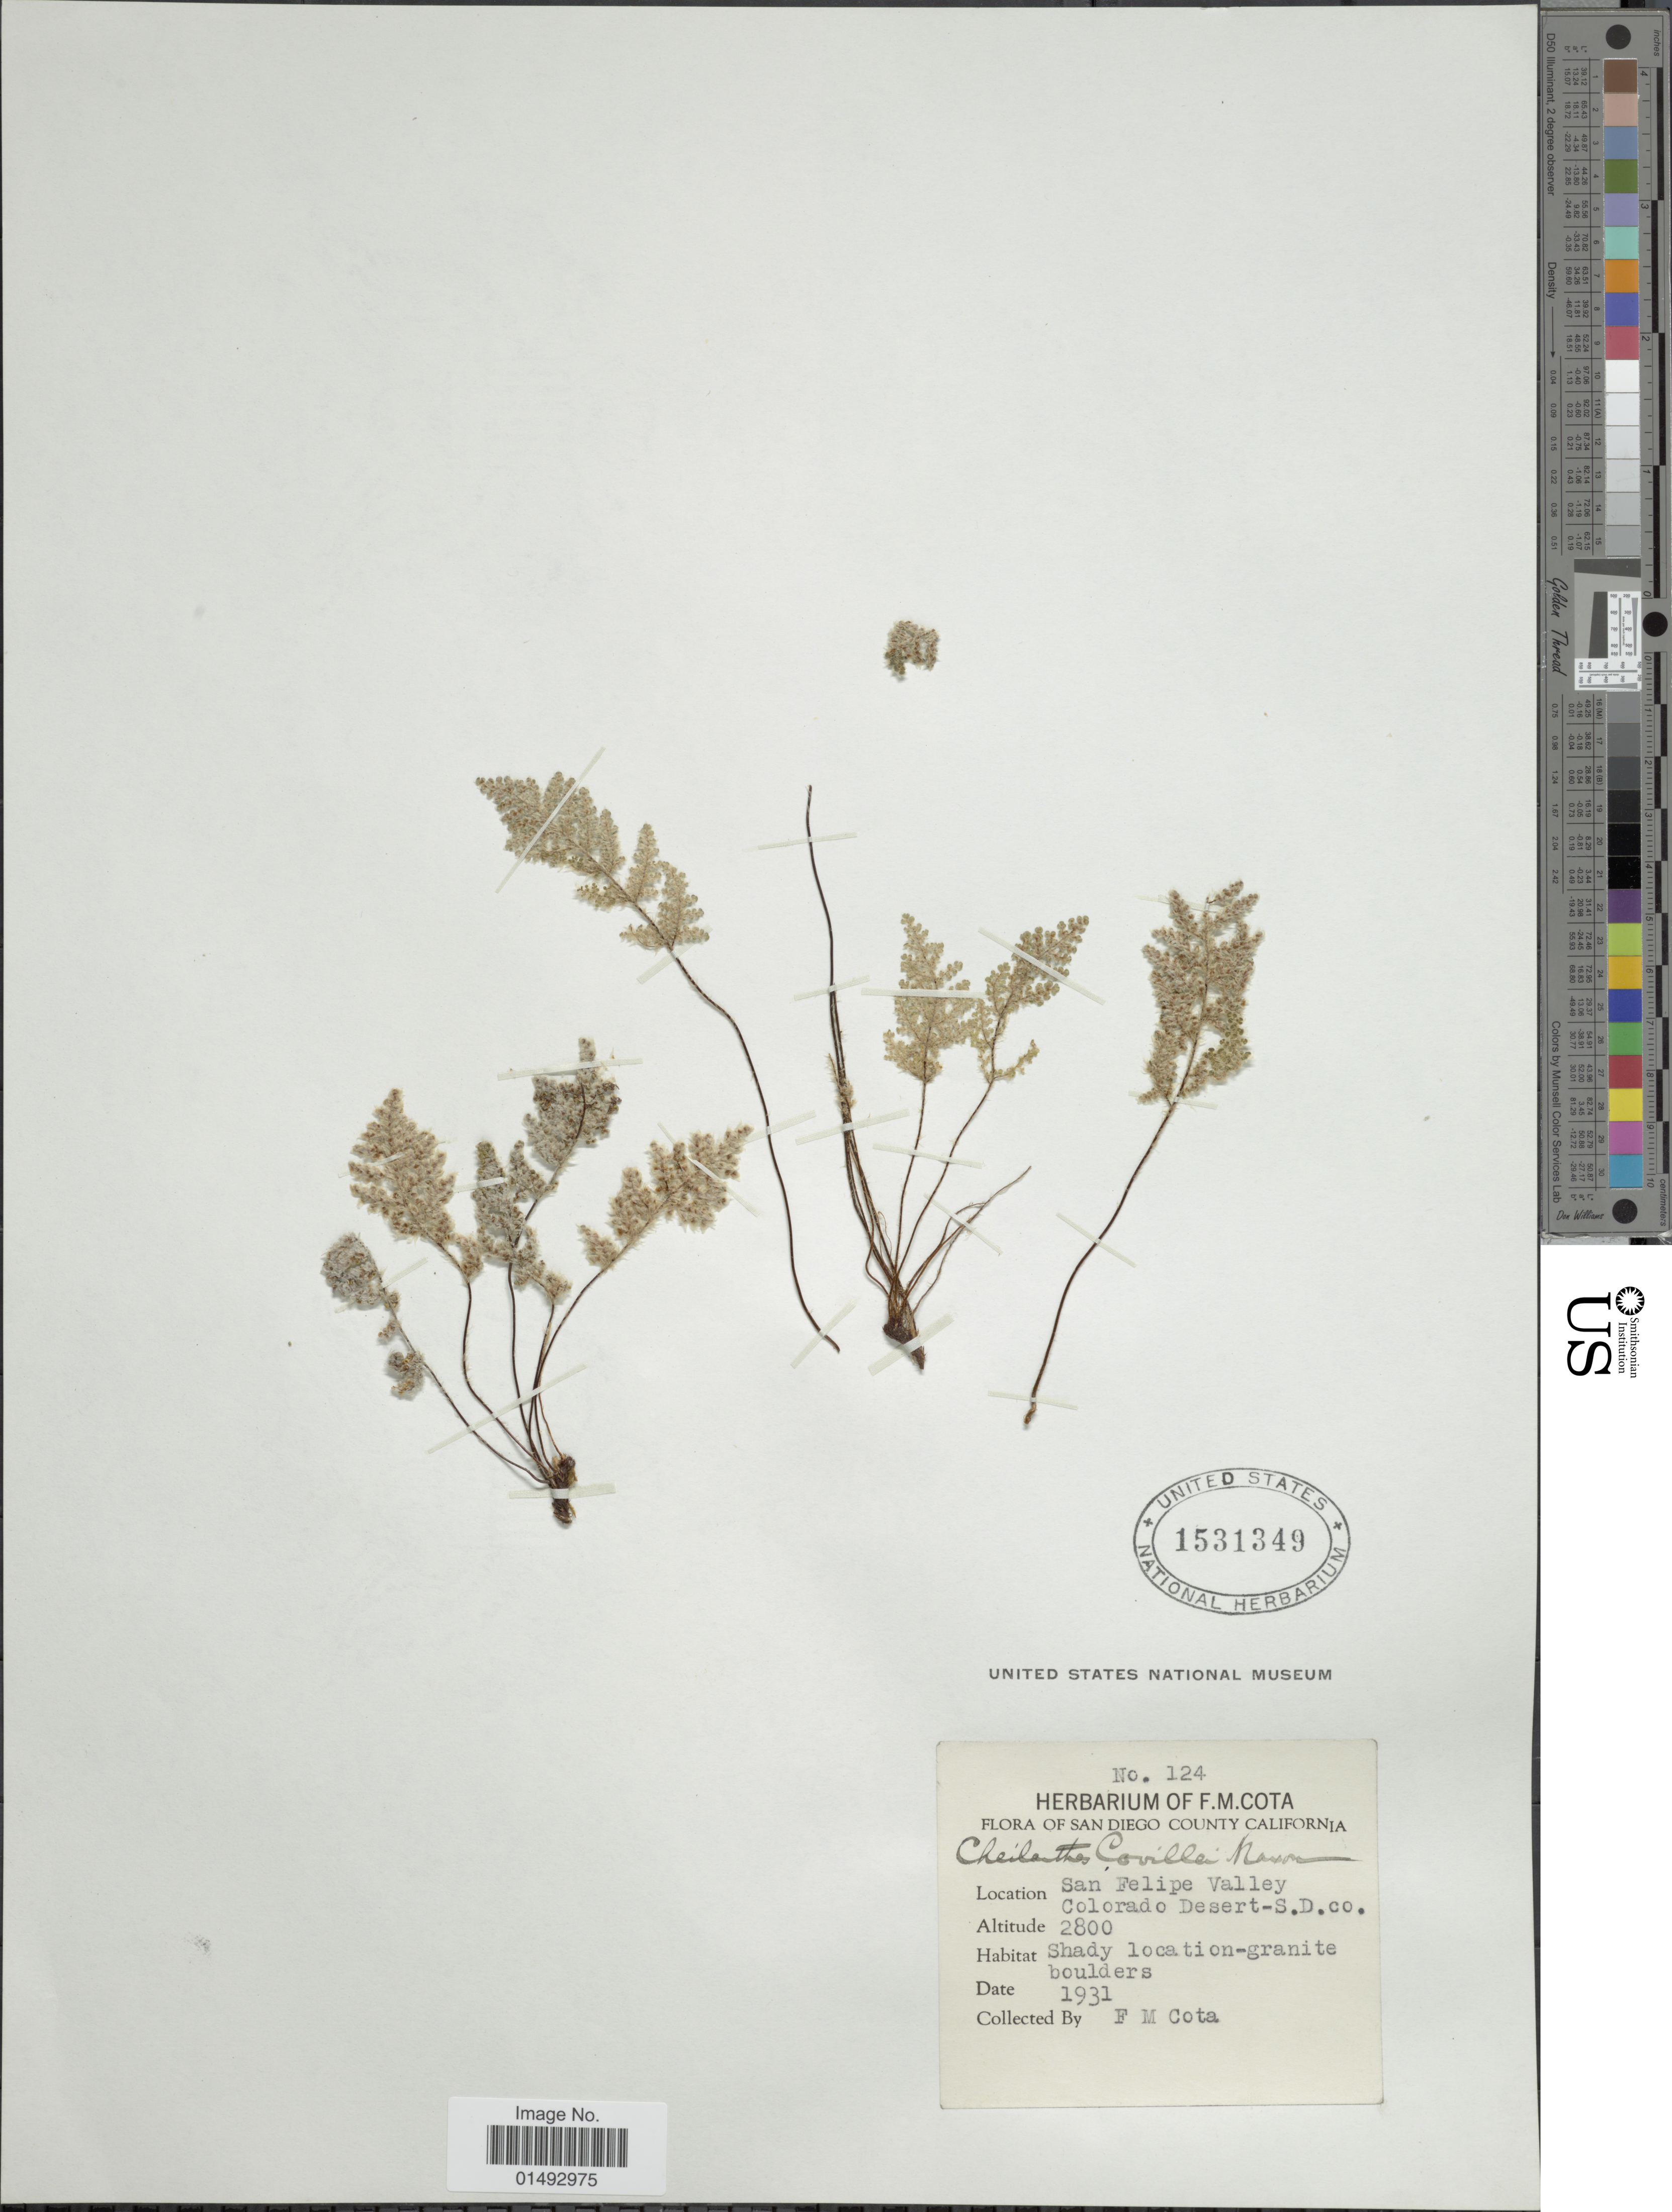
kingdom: Plantae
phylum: Tracheophyta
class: Polypodiopsida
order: Polypodiales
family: Pteridaceae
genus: Myriopteris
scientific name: Myriopteris covillei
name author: (Maxon) Á. Löve & D. Löve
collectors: F. Cota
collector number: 124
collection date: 1931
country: United States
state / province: California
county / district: San Diego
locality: San Diego County, San Felipe Valley Colorado, Desert-S.D..co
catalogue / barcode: US 1531349